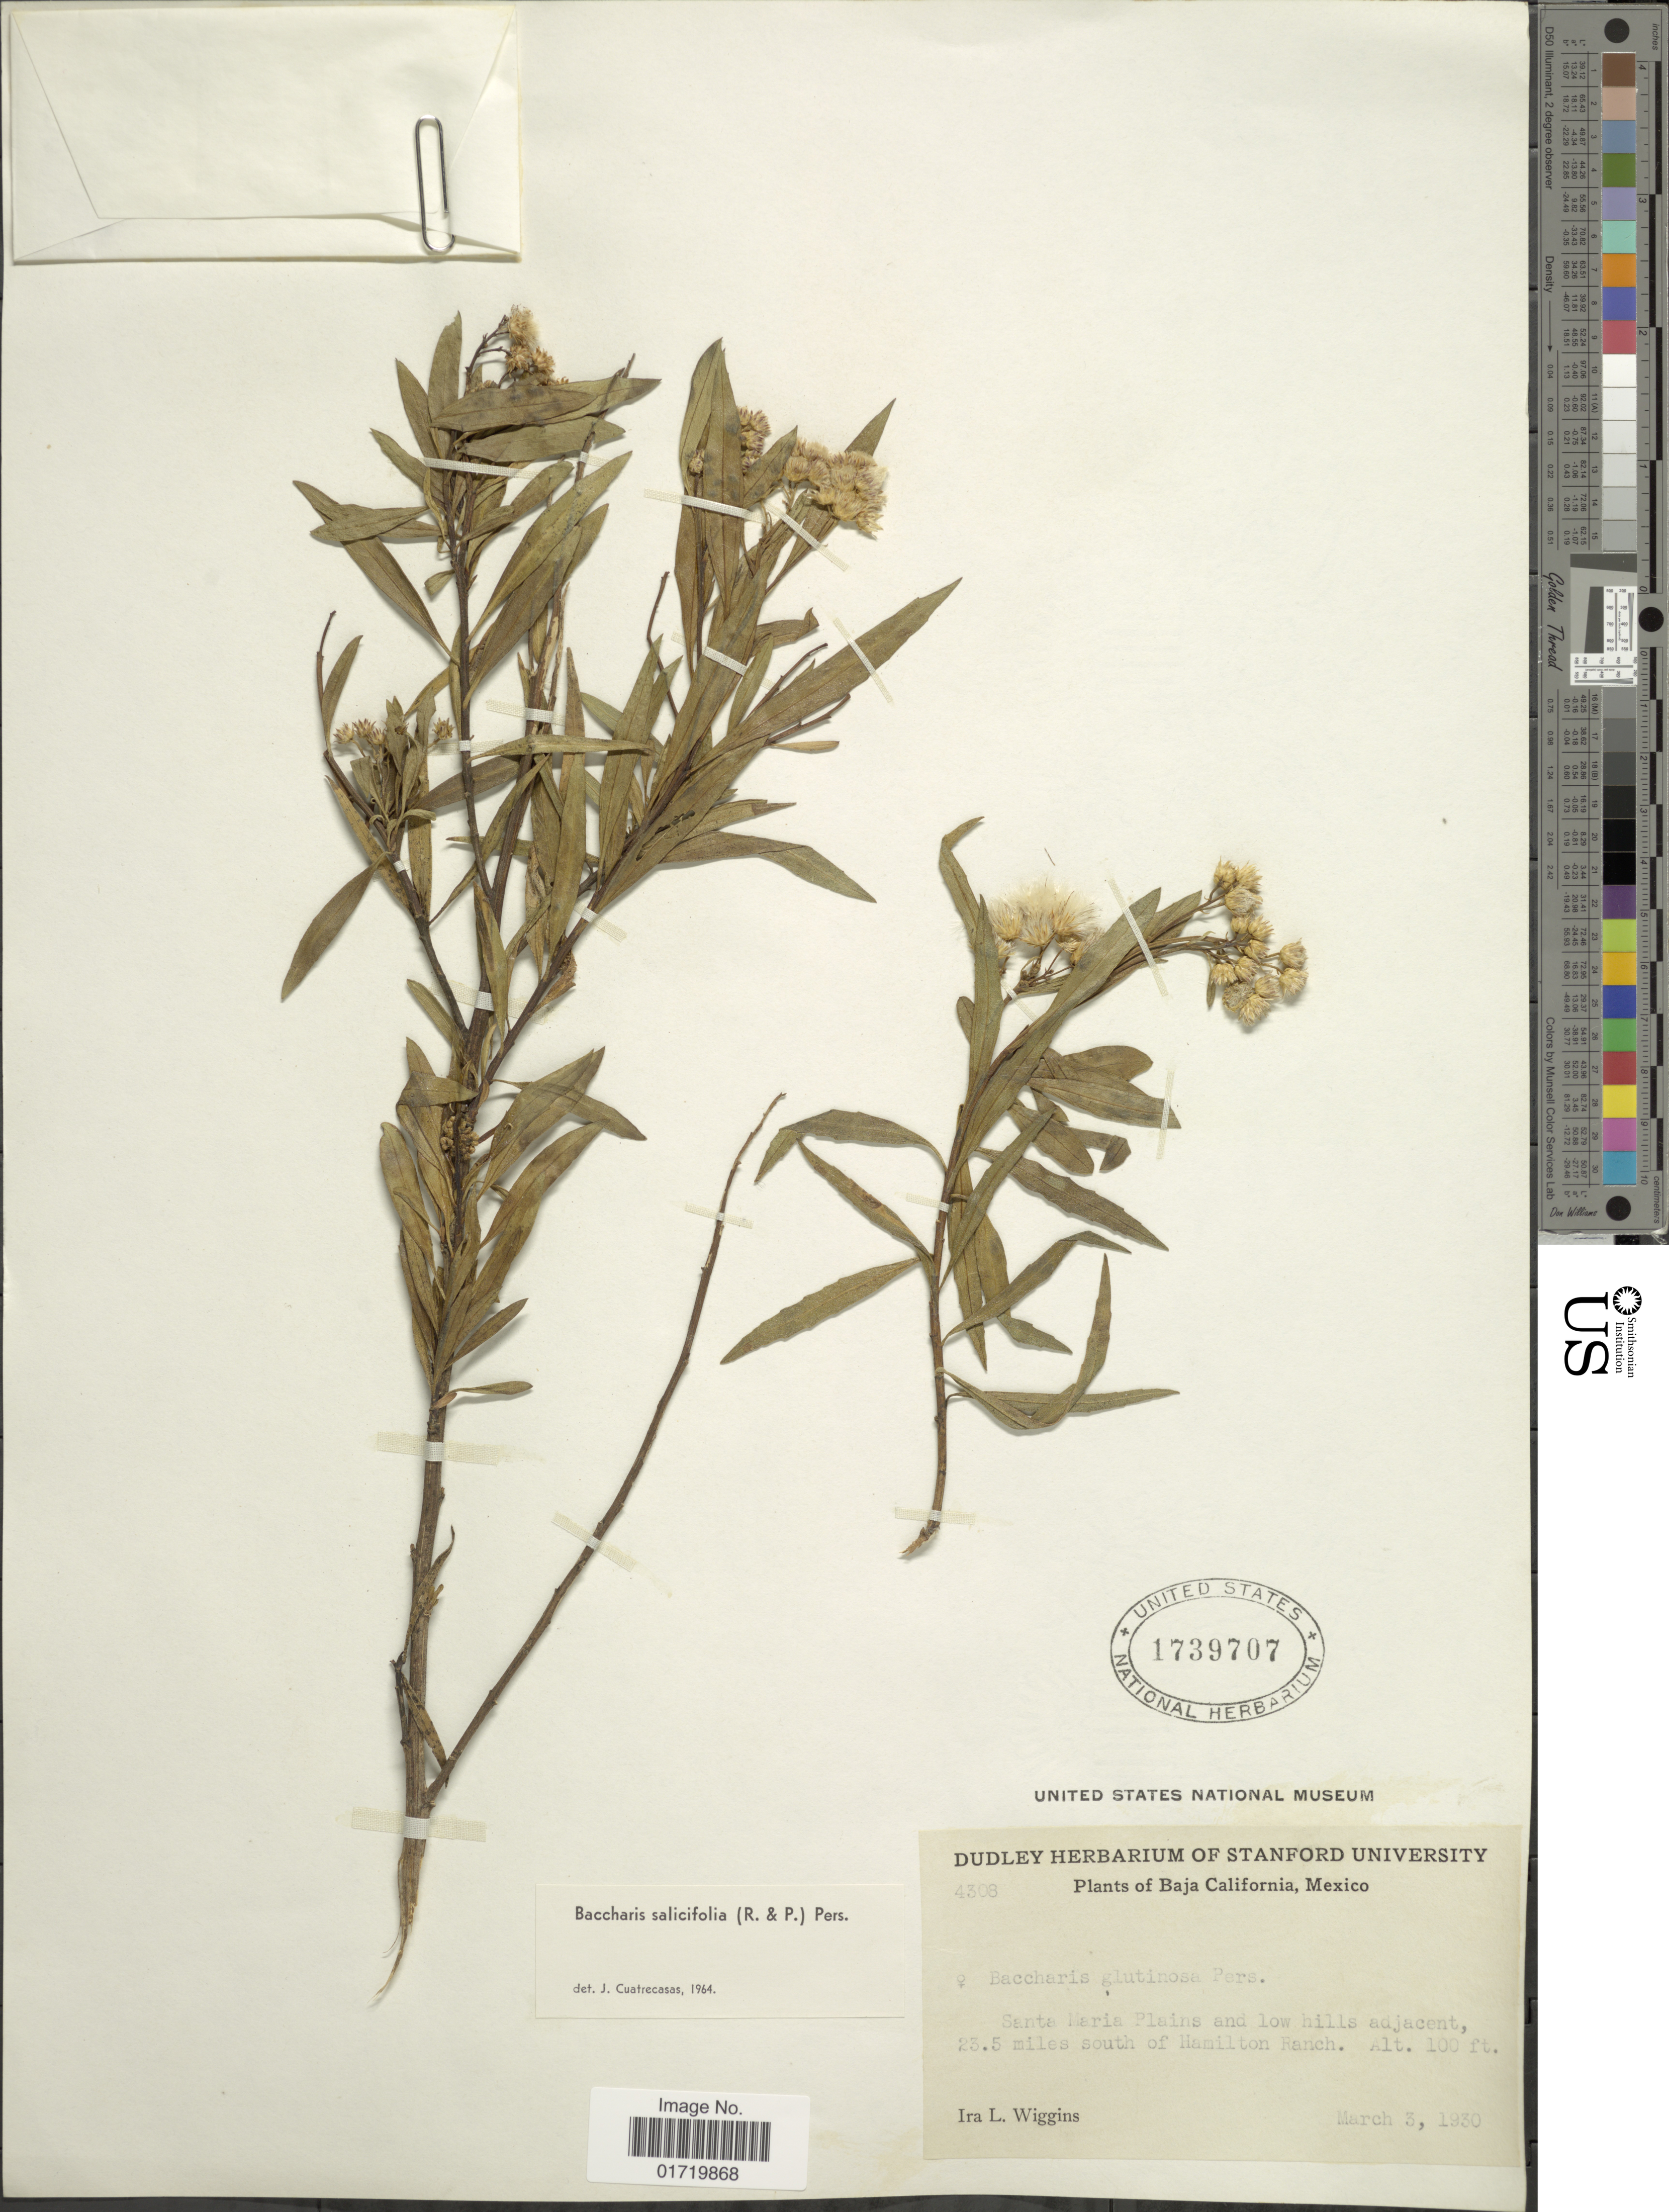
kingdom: Plantae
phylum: Tracheophyta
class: Magnoliopsida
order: Asterales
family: Asteraceae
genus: Baccharis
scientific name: Baccharis salicifolia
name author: (Ruiz & Pav.) Pers.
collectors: I. L. Wiggins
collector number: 4308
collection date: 1930-03-03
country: Mexico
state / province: Baja California Sur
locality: Santa Maria Plains and low hills adjacent, 23.5 miles south of Hamilton Ranch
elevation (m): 30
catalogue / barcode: US 1739707